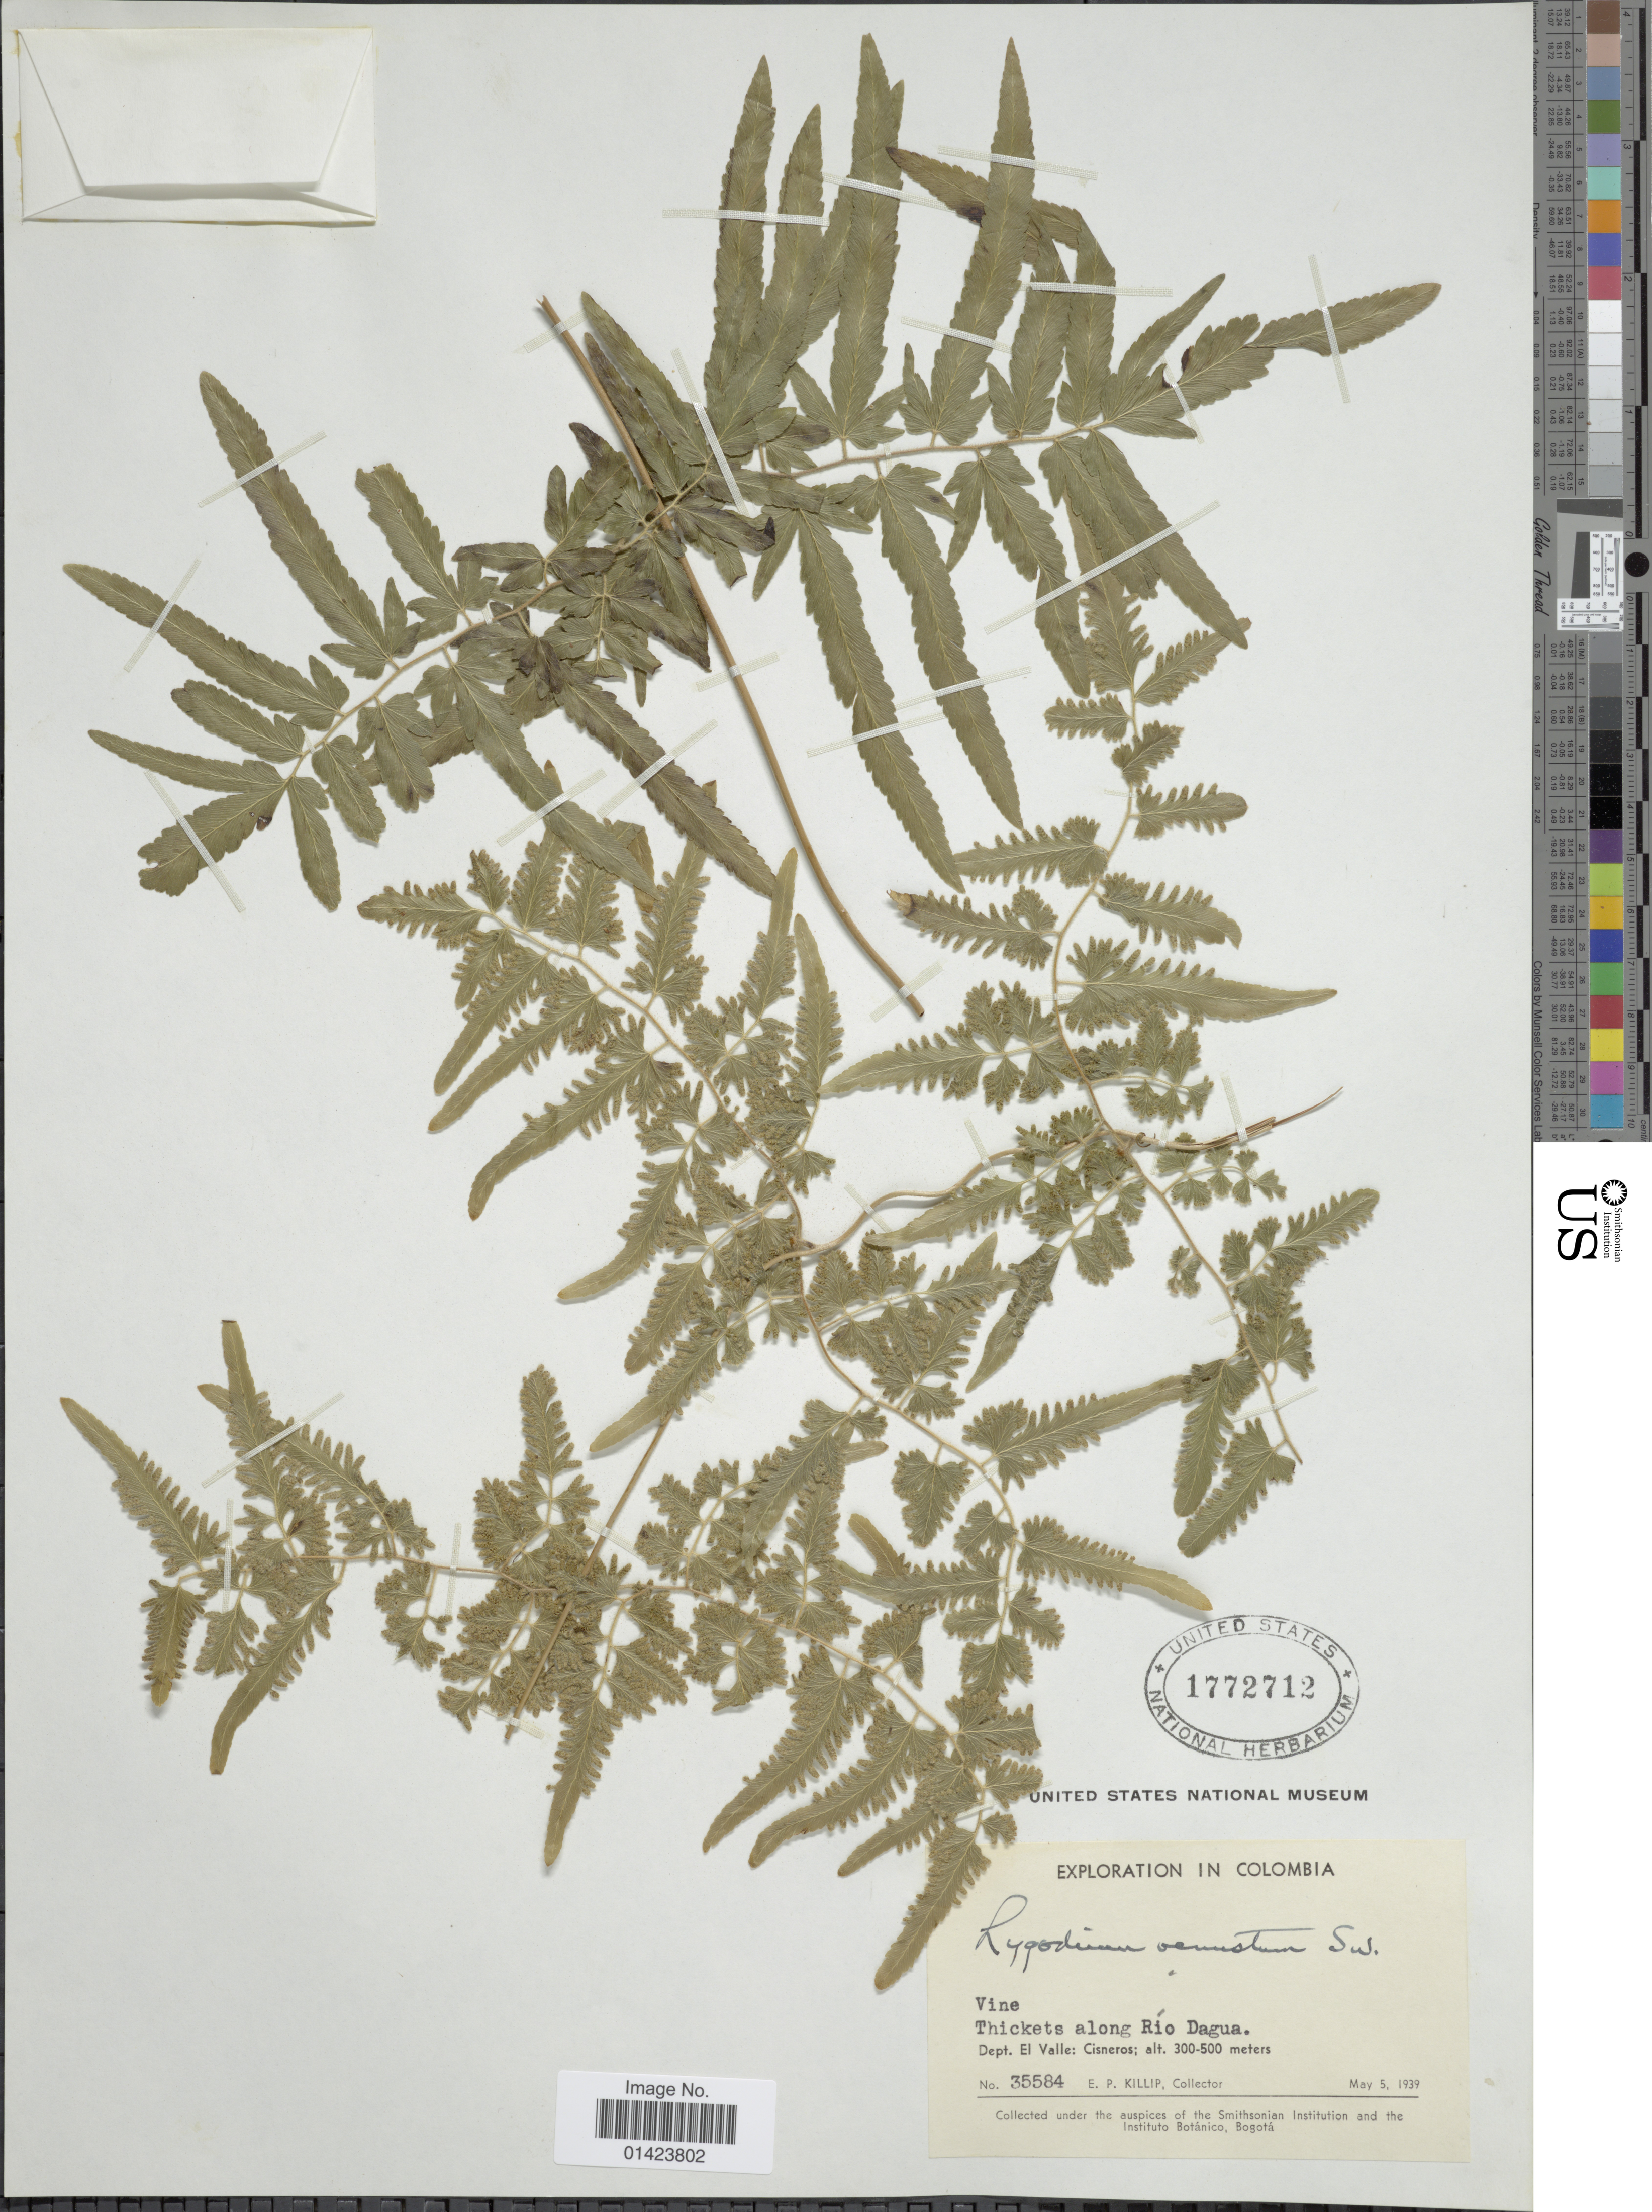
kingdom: Plantae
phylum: Tracheophyta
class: Polypodiopsida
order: Schizaeales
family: Lygodiaceae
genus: Lygodium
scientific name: Lygodium venustum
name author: Sw.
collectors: E. P. Killip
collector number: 35584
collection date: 1939-05-05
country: Colombia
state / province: Valle del Cauca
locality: Thickets along Rio Dagua, Dept. El Valle: Cisneros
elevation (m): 300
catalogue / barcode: US 1772712